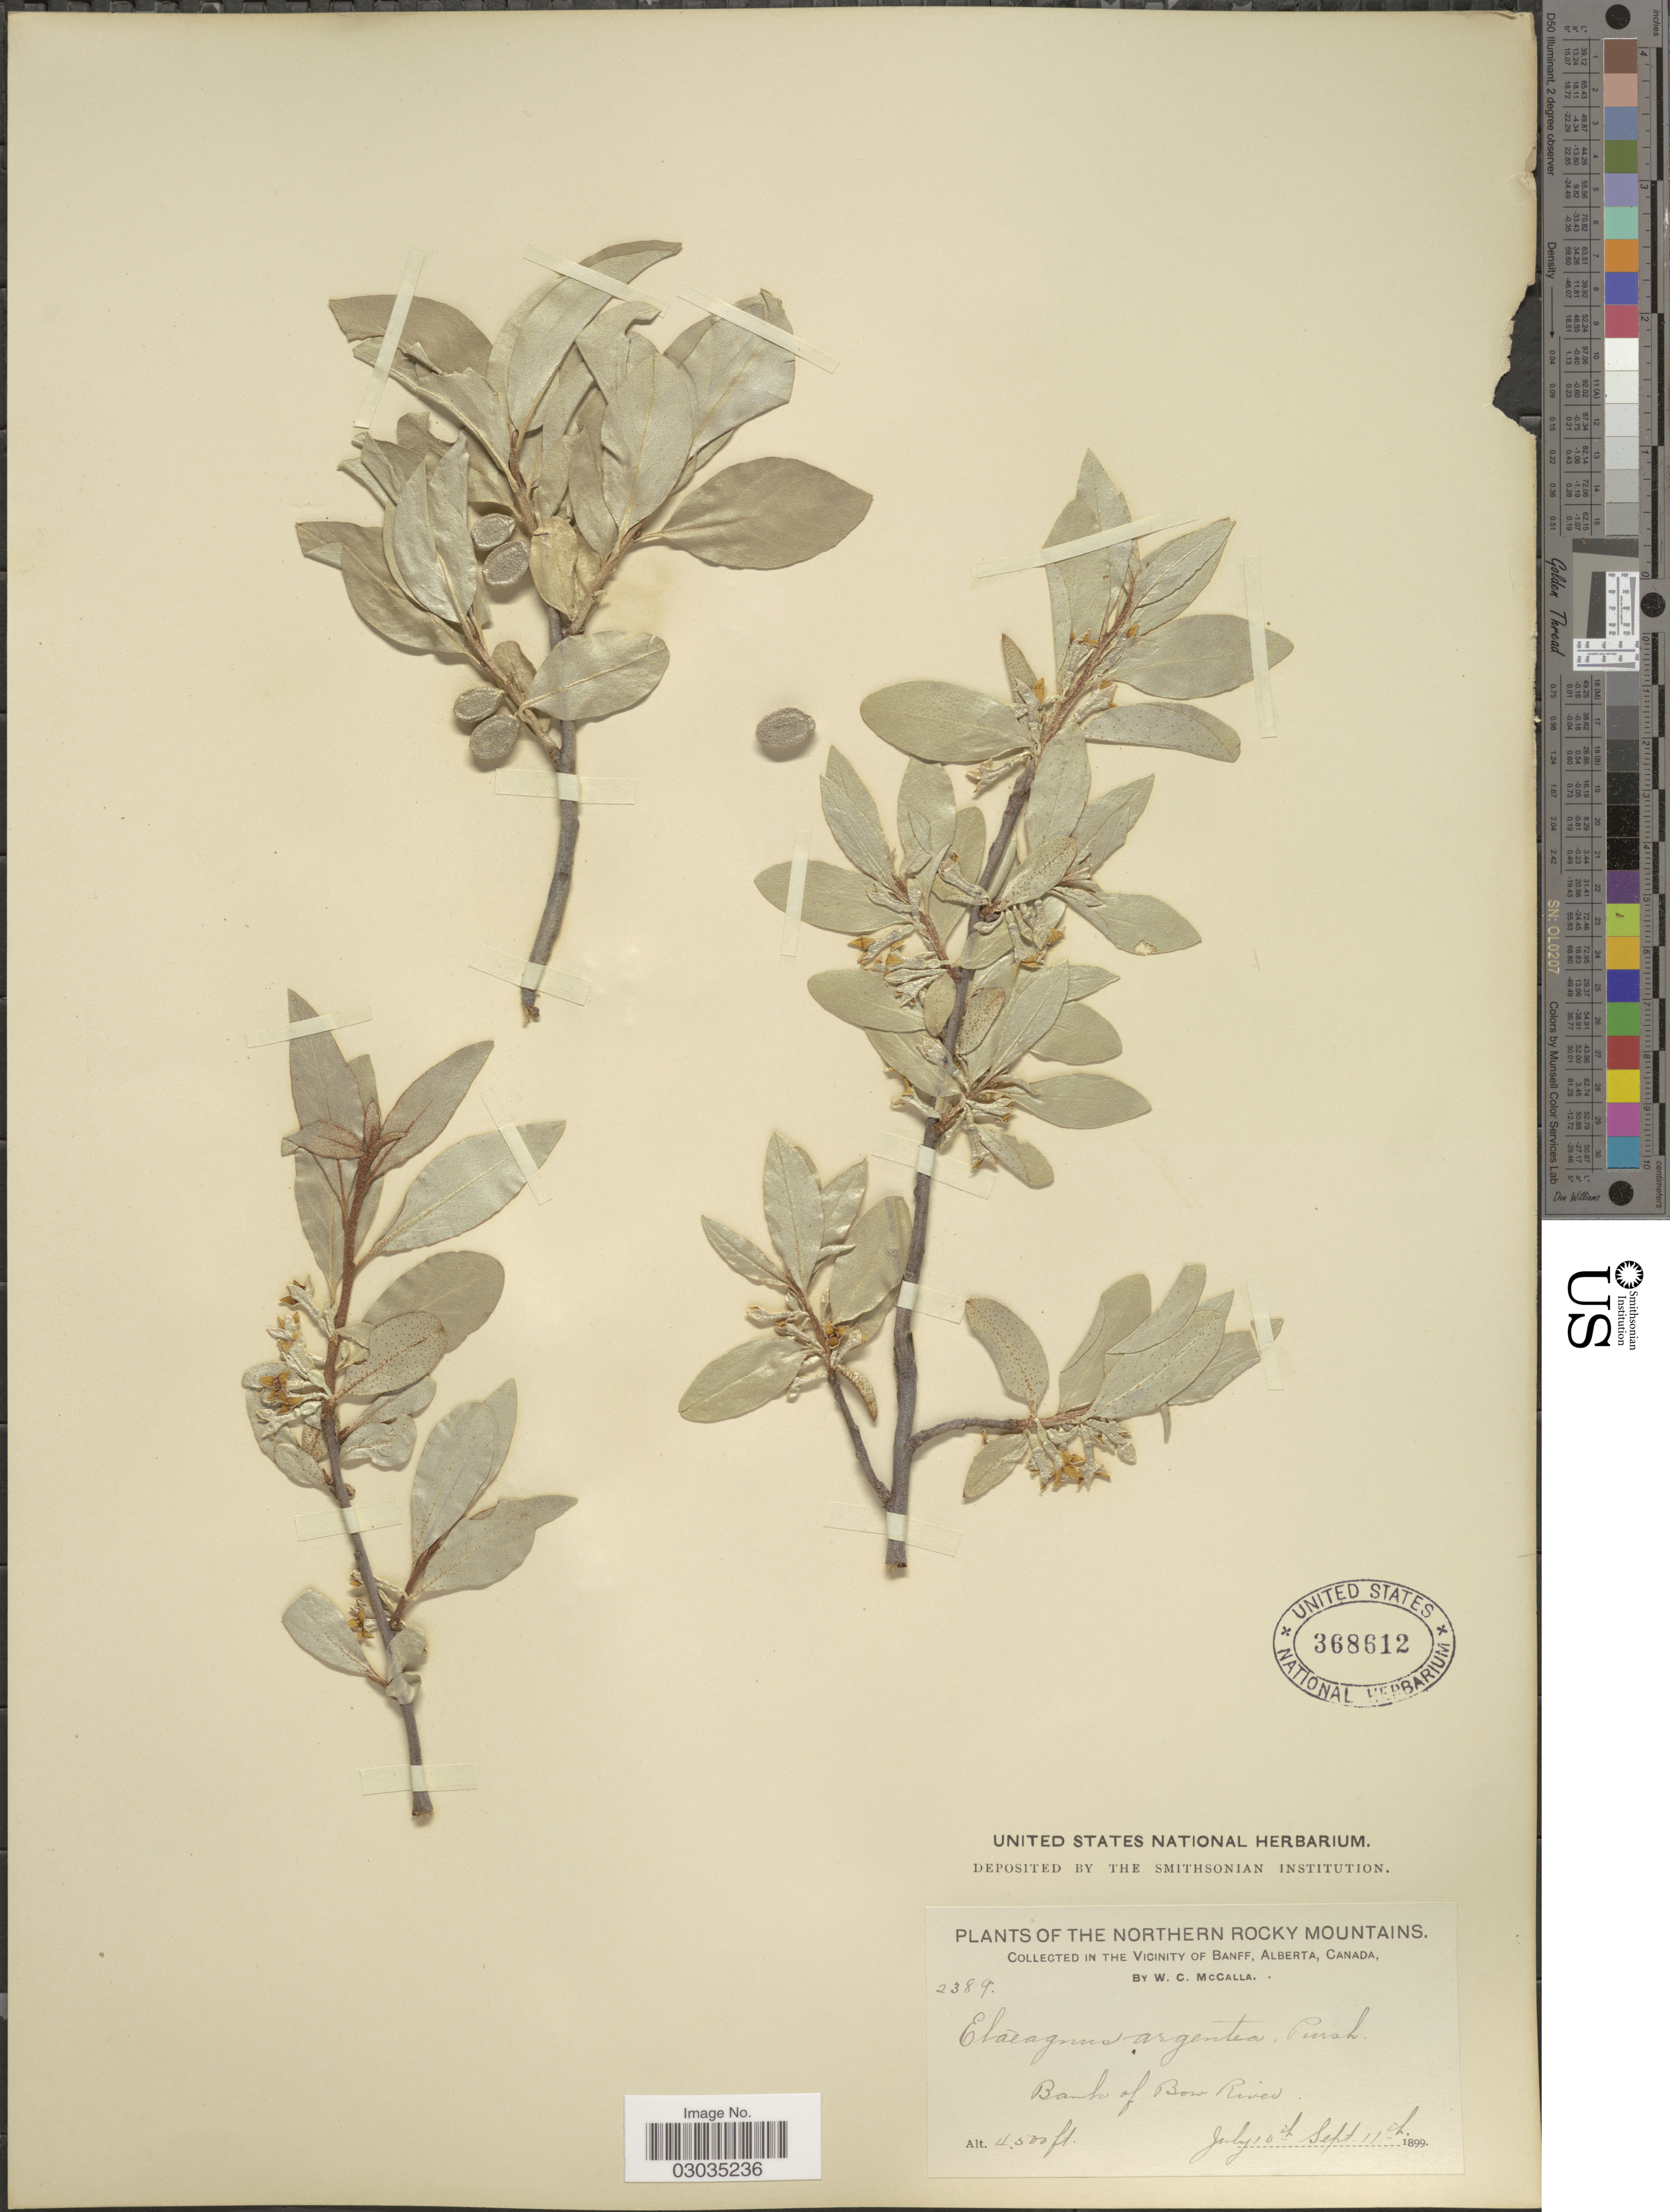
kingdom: Plantae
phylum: Tracheophyta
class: Magnoliopsida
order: Rosales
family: Elaeagnaceae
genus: Elaeagnus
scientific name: Elaeagnus commutata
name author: Bernh. ex Rydb.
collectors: W. McCalla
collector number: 2389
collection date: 1899-07-10/1899-09-11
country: Canada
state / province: Alberta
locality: The Northern Rocky Mountains, In The Vicinity of Banff, Alberta, Bank of Bow River.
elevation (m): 1372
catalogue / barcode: US 368612